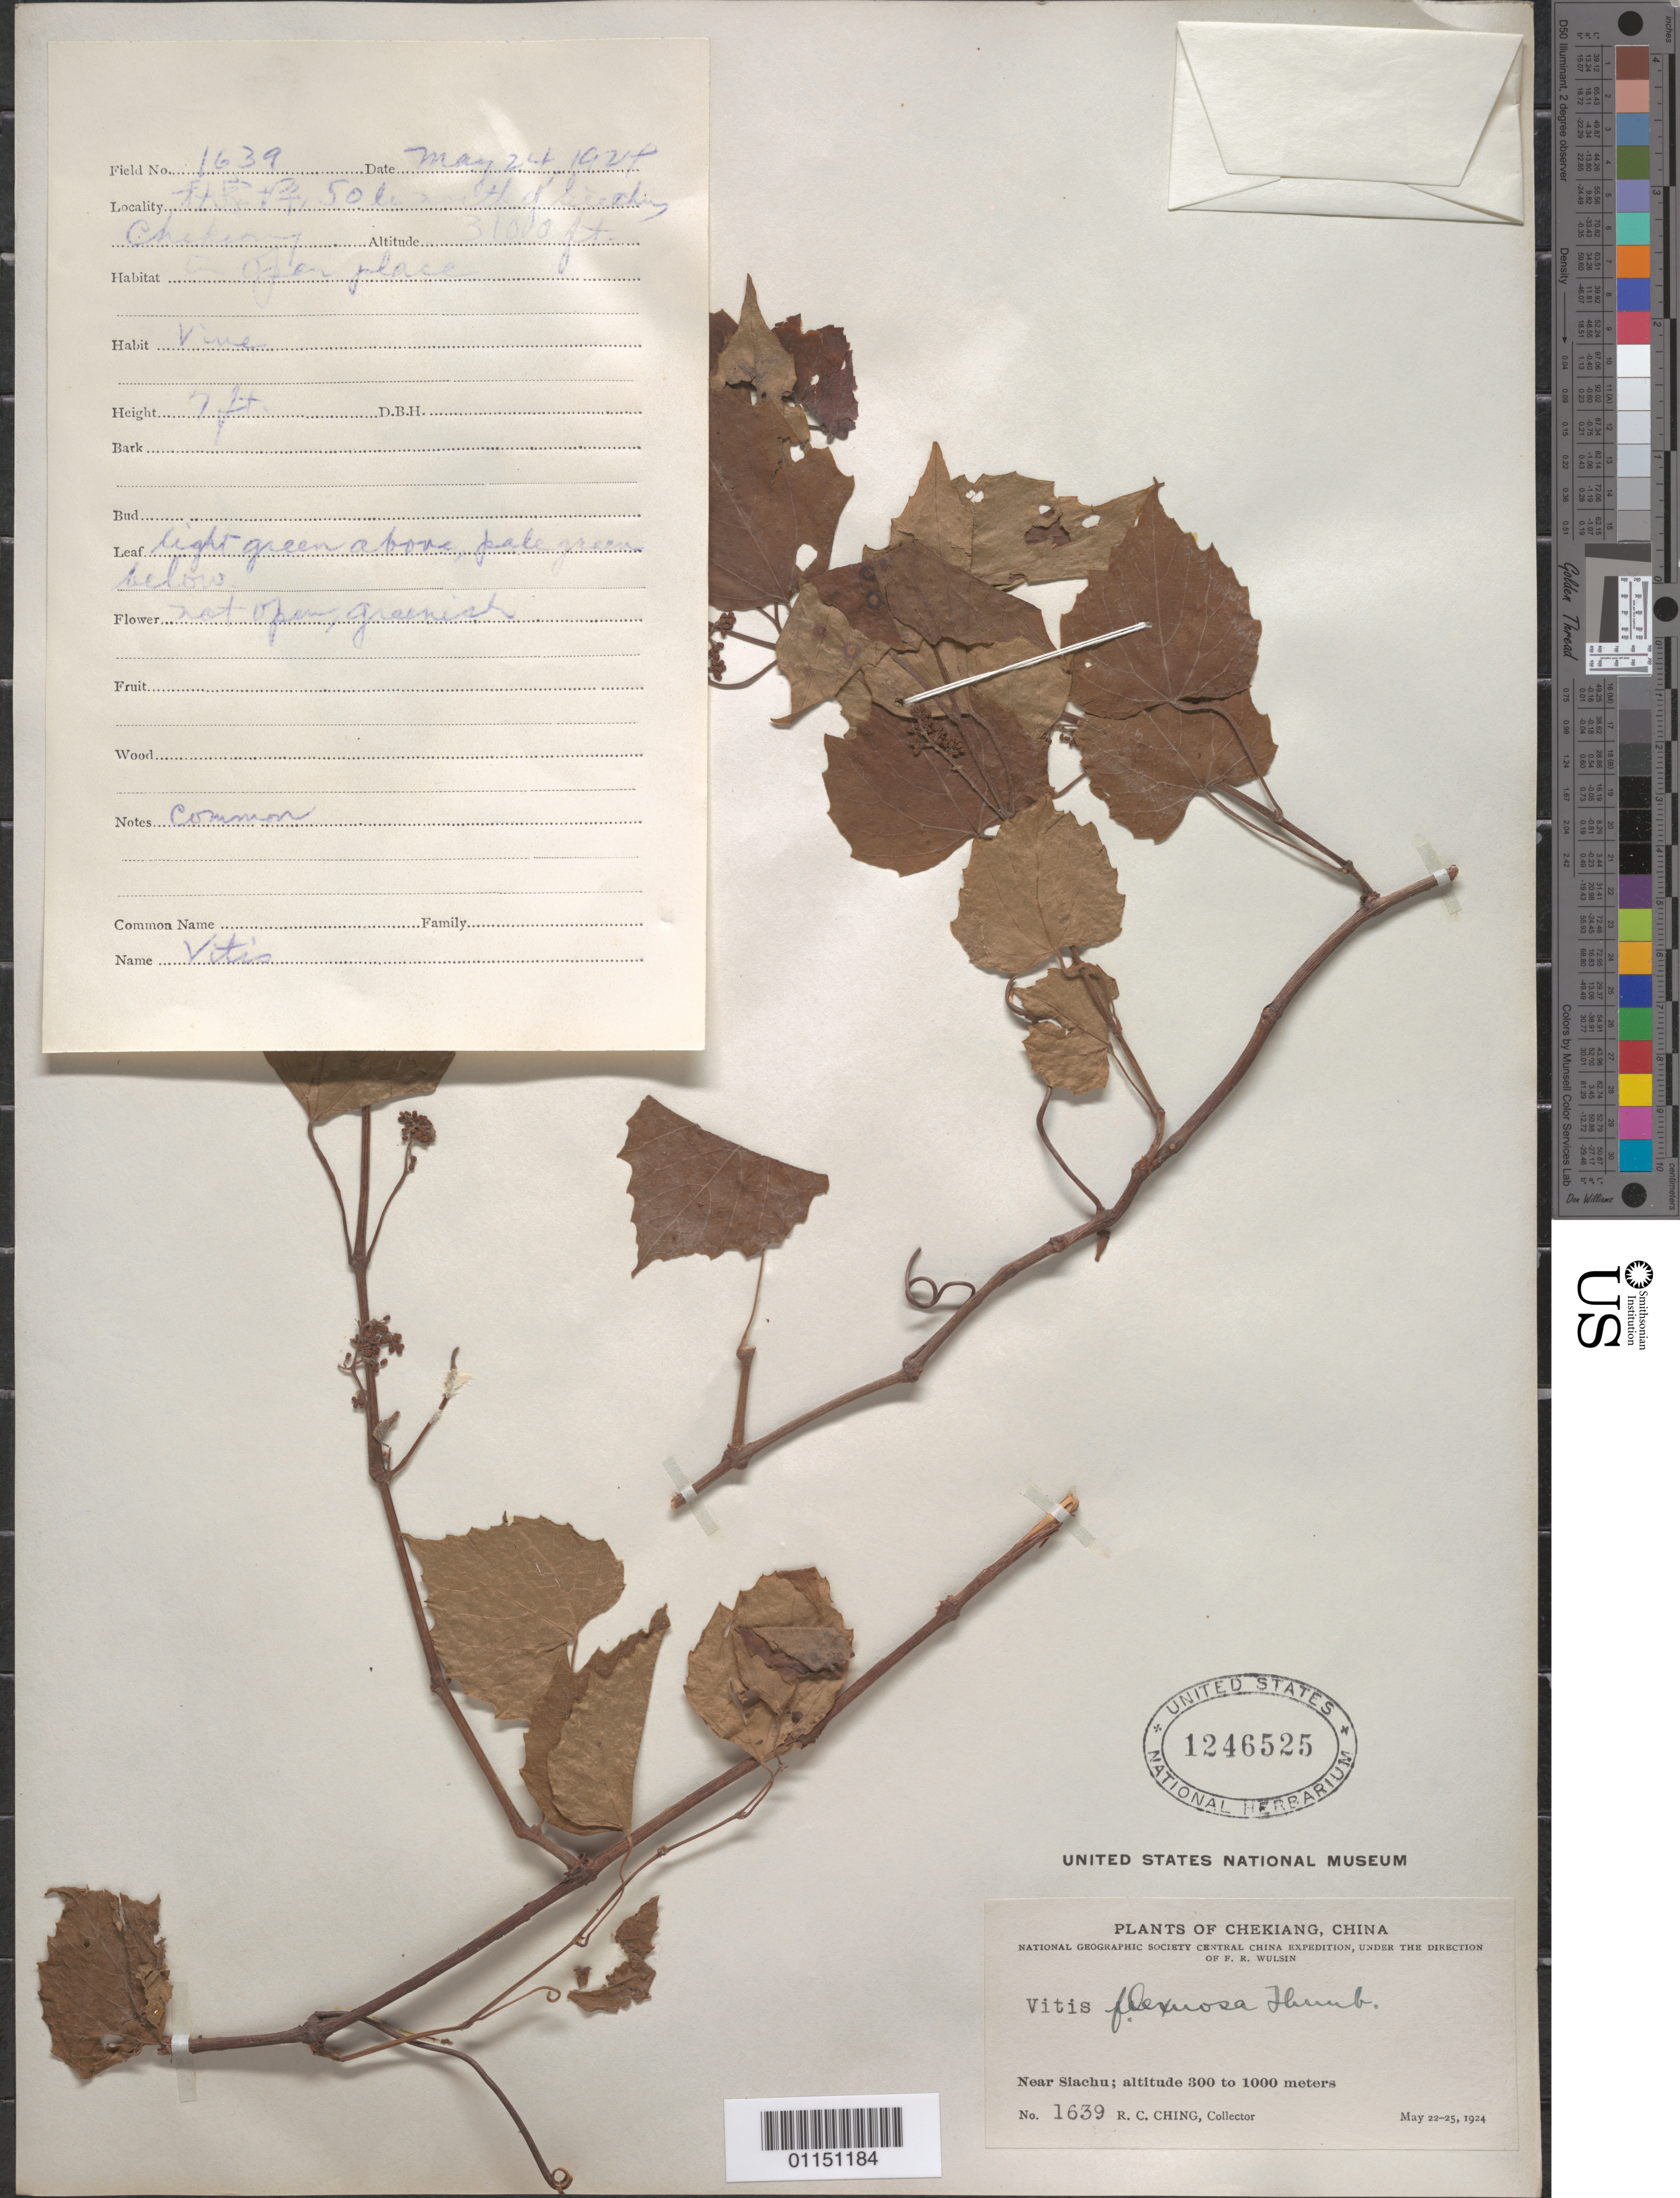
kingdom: Plantae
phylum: Tracheophyta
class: Magnoliopsida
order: Vitales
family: Vitaceae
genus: Vitis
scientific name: Vitis flexuosa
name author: Thunb.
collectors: R. C. Ching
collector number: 1639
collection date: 1924-05-22/1924-05-25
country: China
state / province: Zhejiang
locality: Near Siachu.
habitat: Vine.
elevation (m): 300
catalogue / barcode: US 1246525